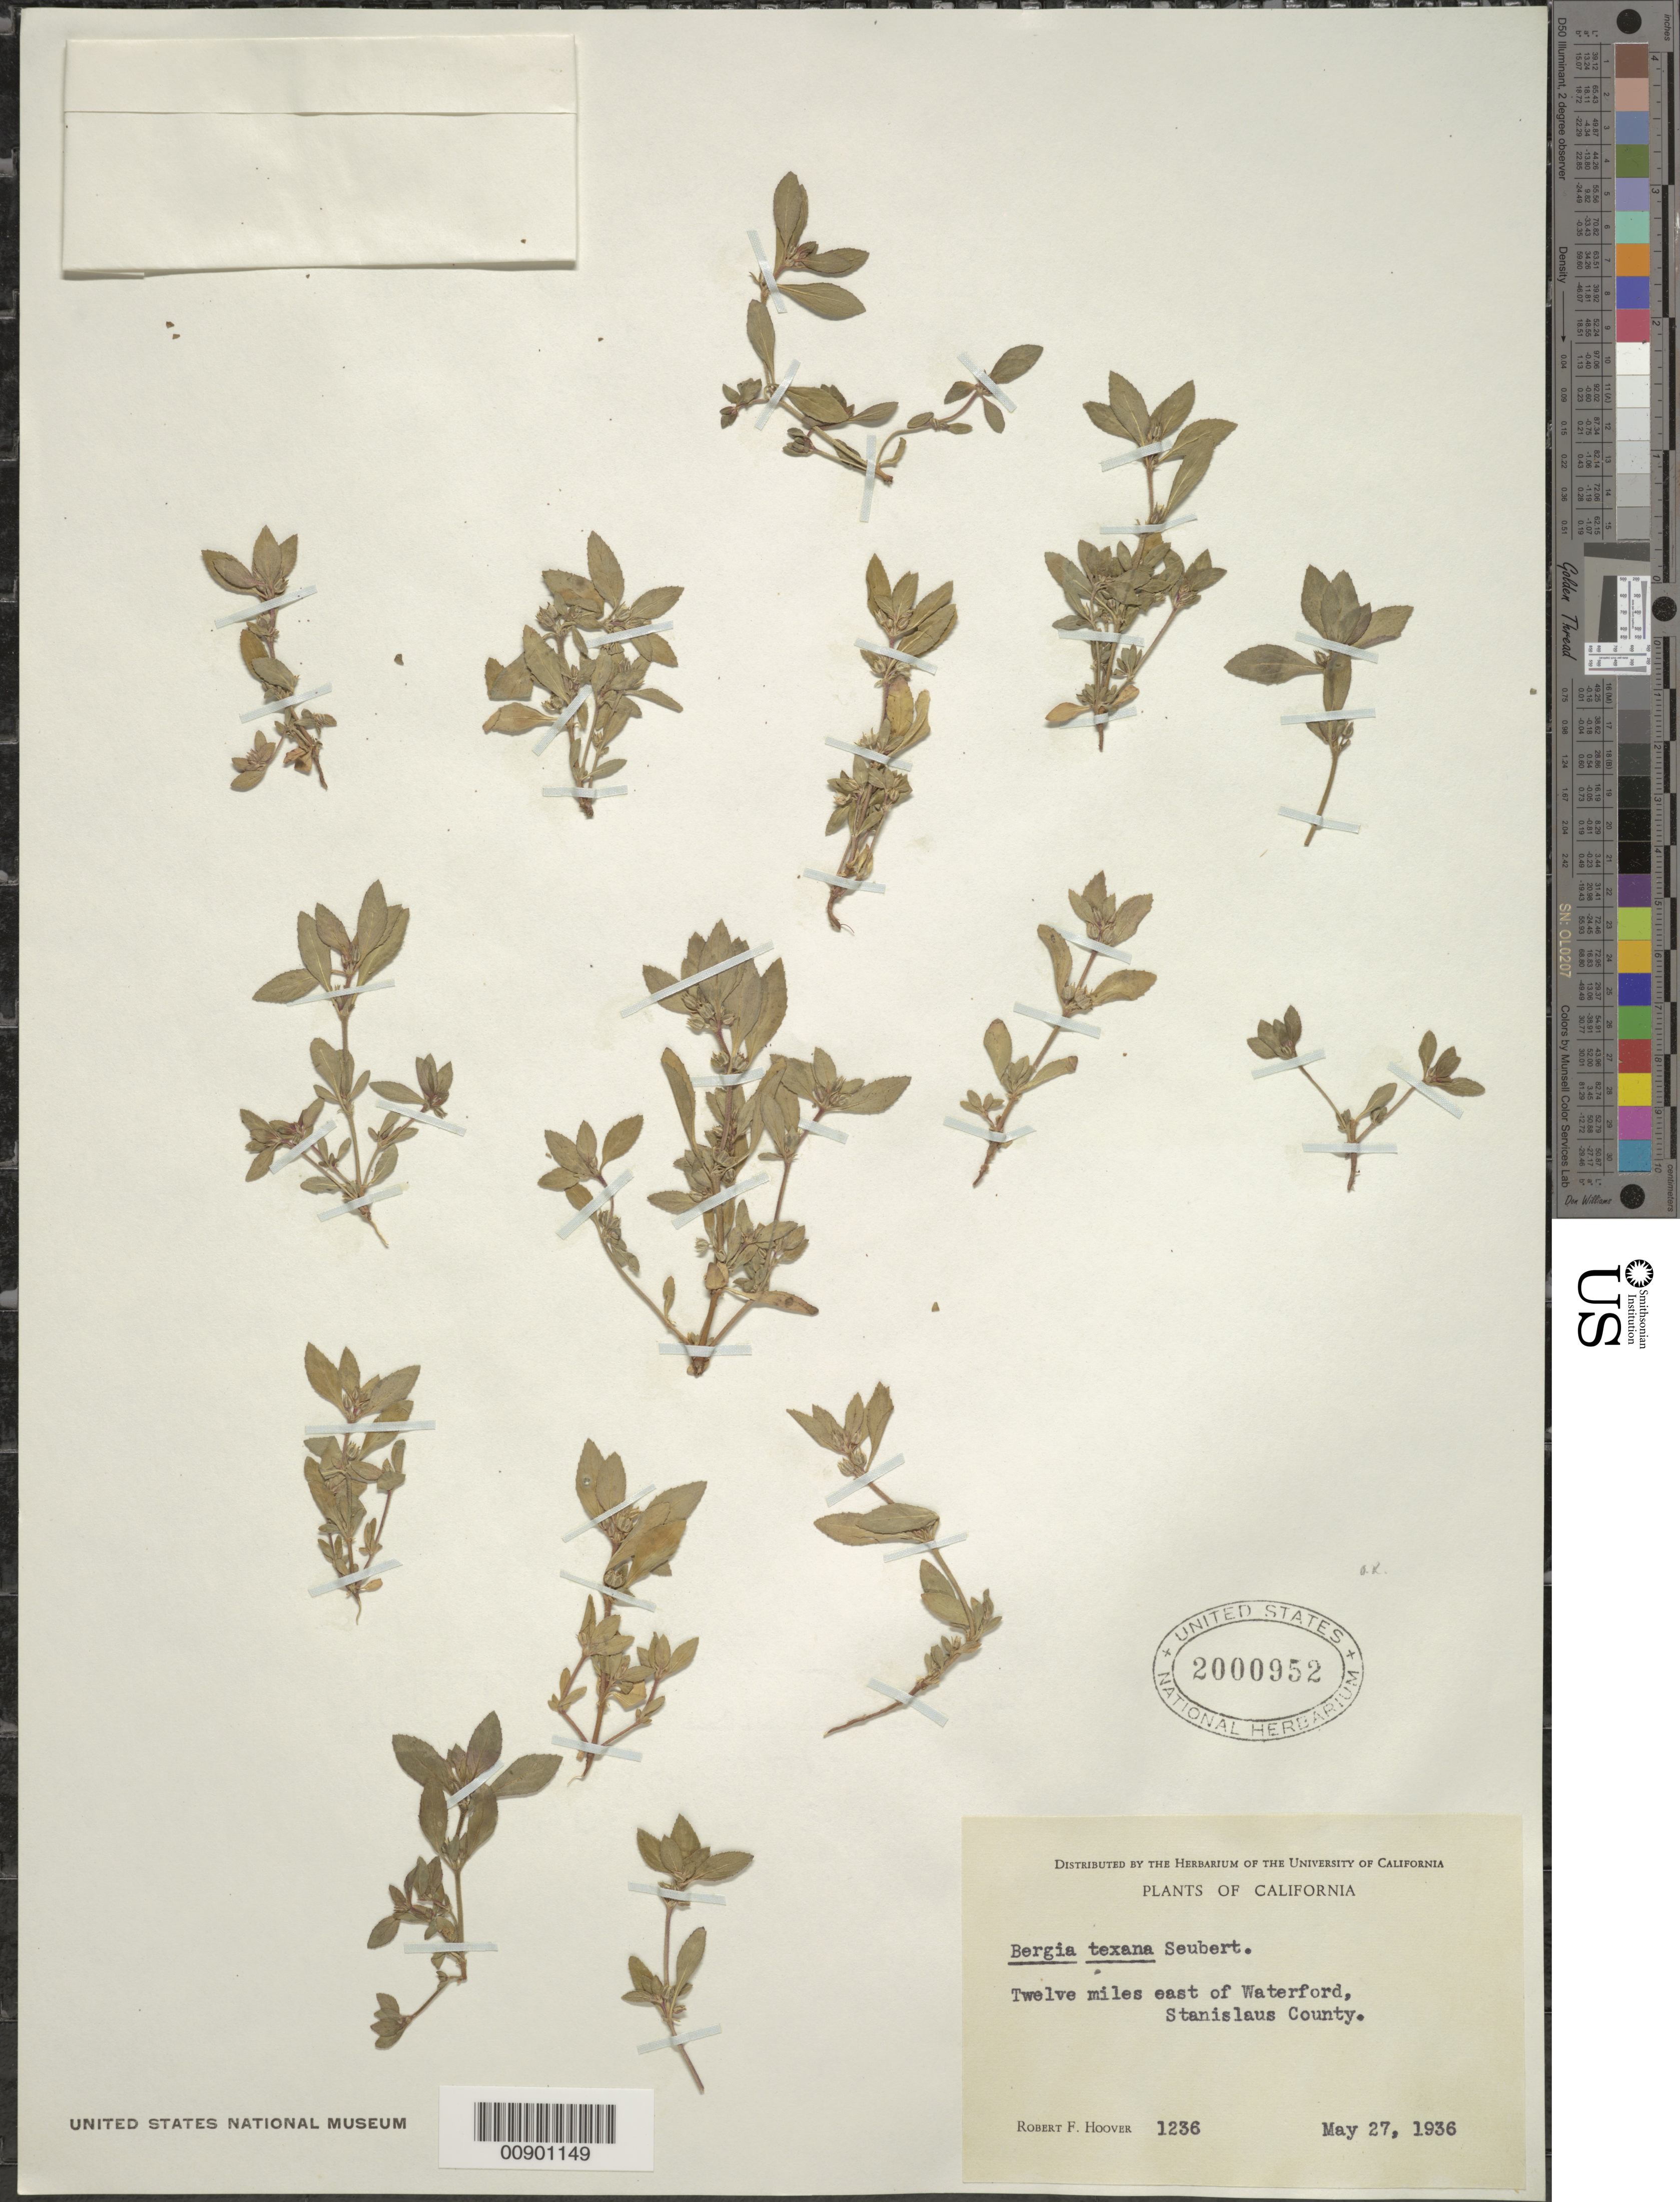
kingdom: Plantae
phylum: Tracheophyta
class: Magnoliopsida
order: Malpighiales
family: Elatinaceae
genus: Bergia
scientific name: Bergia texana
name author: (Hook.) Seub.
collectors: R. F. Hoover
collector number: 1236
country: United States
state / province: California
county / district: Stanislaus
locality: E of Waterford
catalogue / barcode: US 2000952